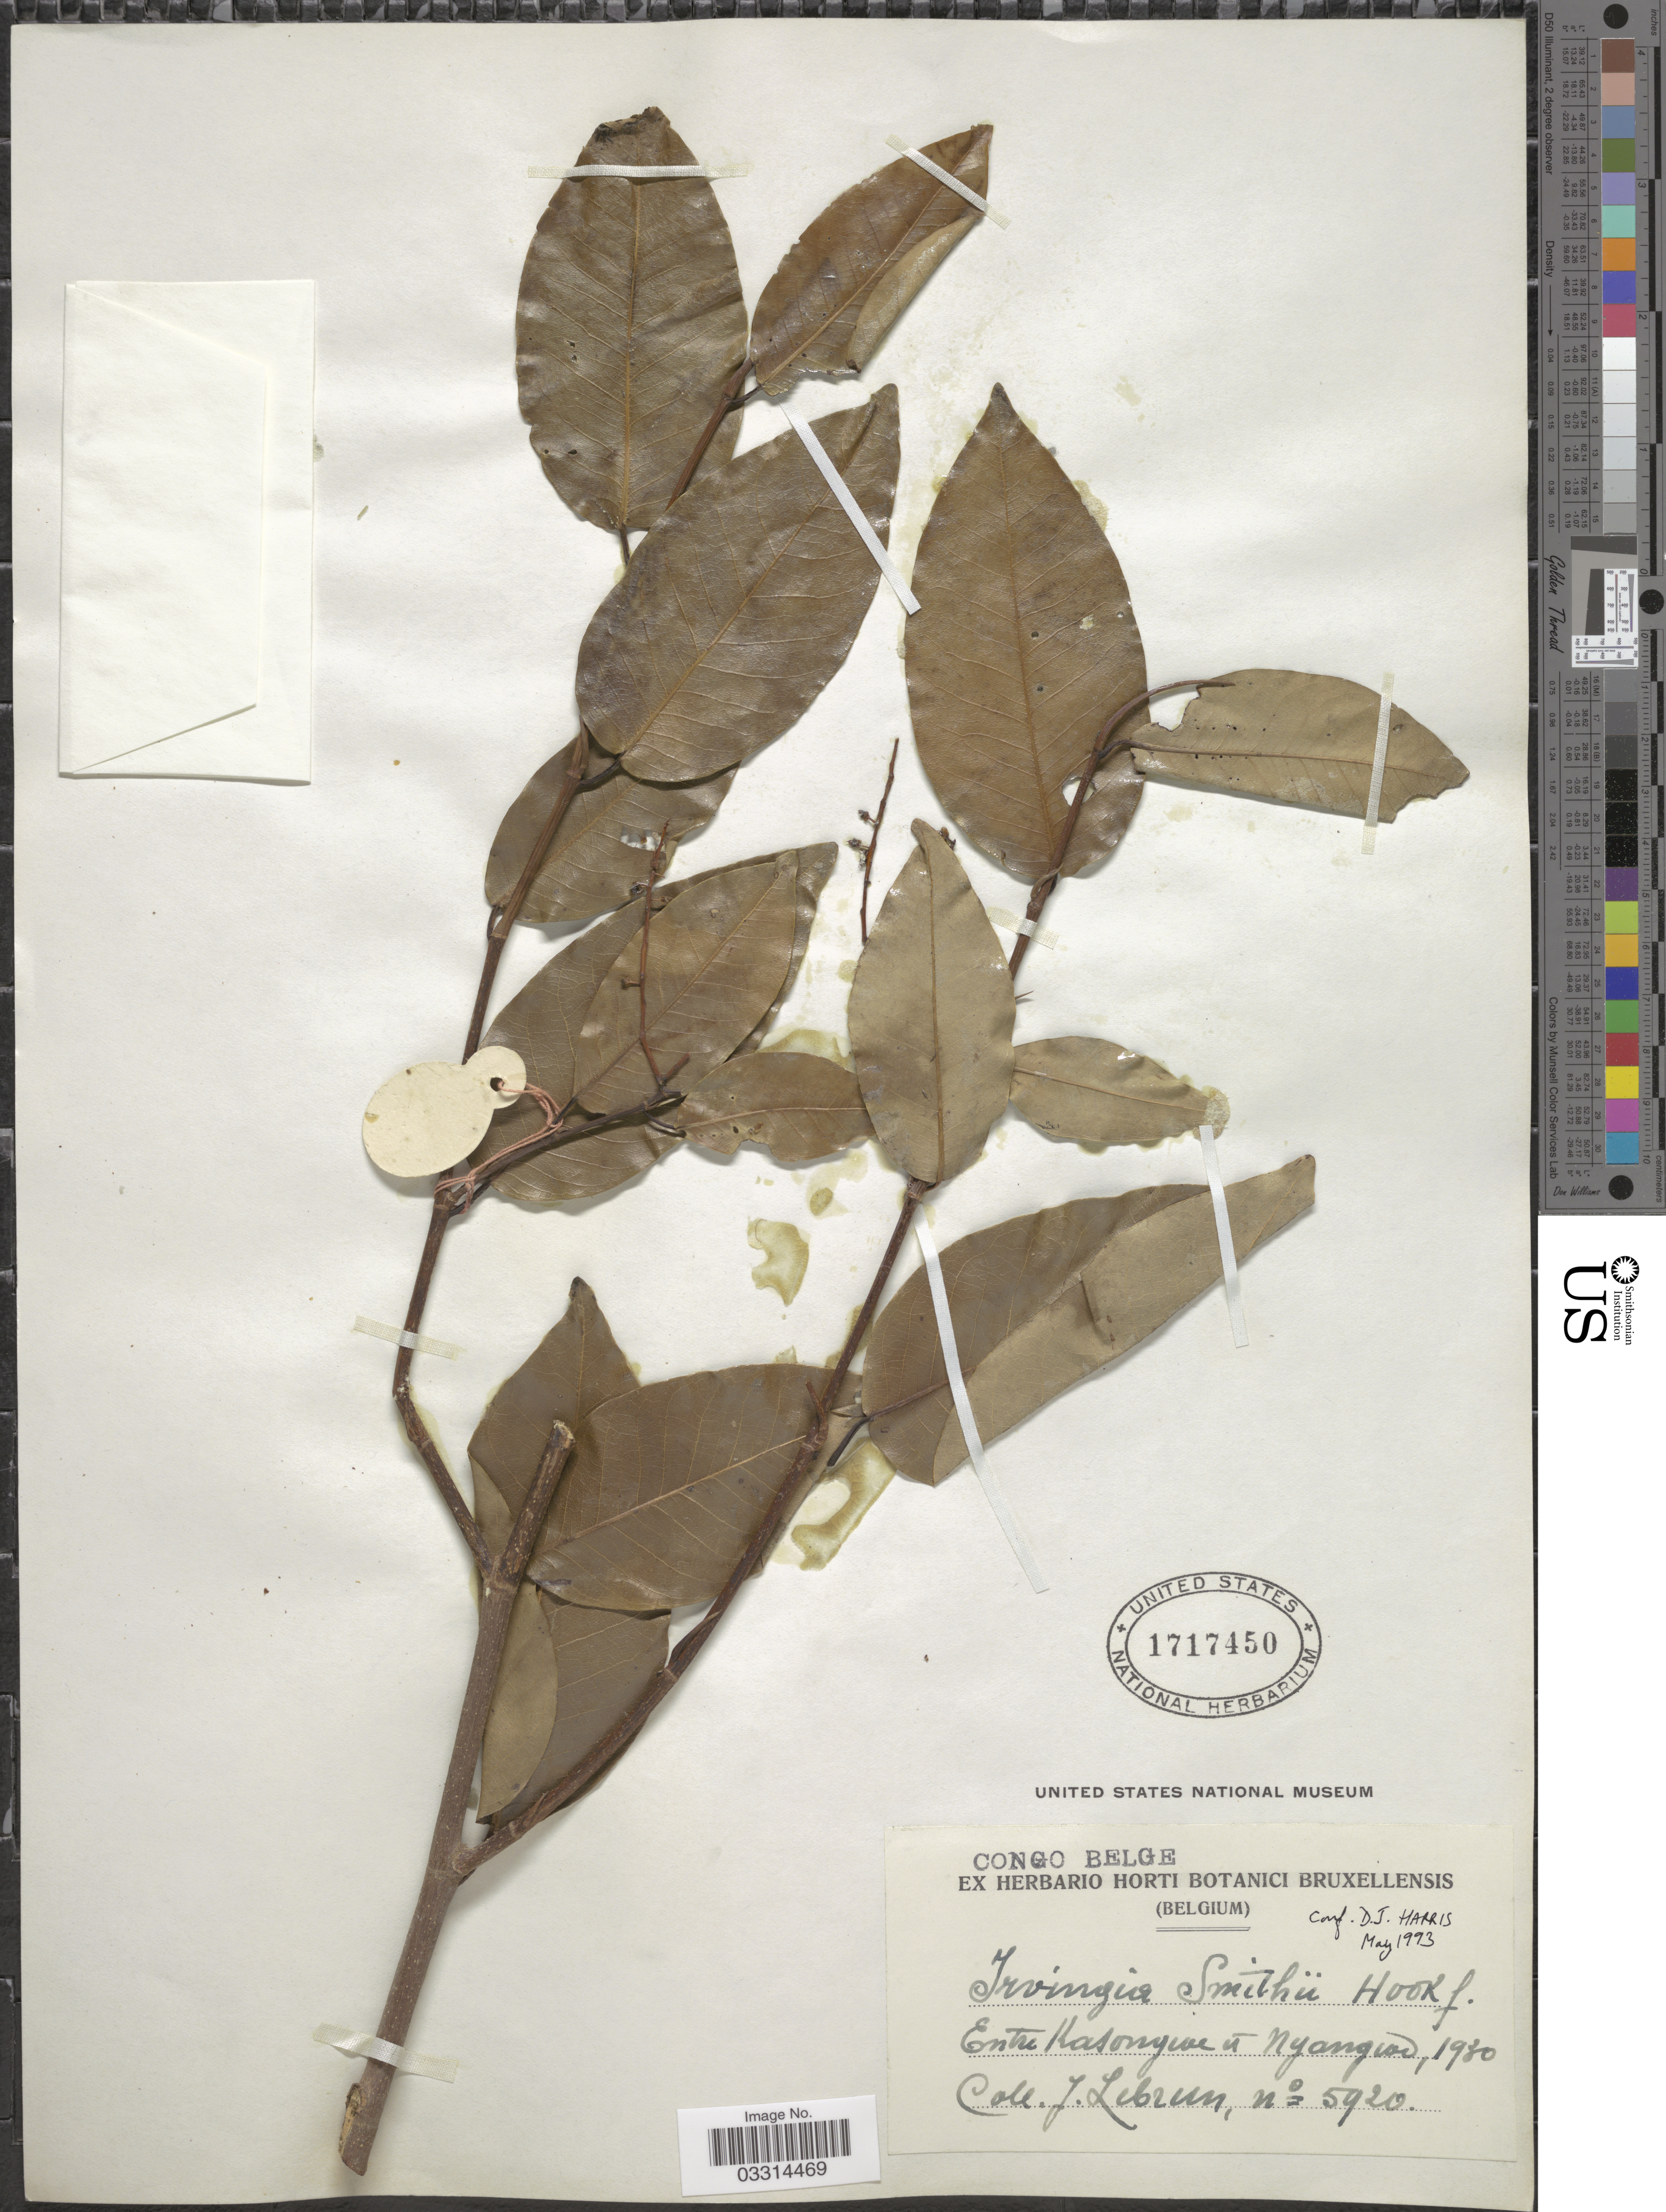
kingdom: Plantae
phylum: Tracheophyta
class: Magnoliopsida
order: Malpighiales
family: Irvingiaceae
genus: Irvingia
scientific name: Irvingia smithii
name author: Hook. f.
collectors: J. A. Lebrun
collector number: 5920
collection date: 1930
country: Congo, Democratic Republic of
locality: Congo Belge. Entre Kasongwe et Nyangwe.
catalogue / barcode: US 1717450